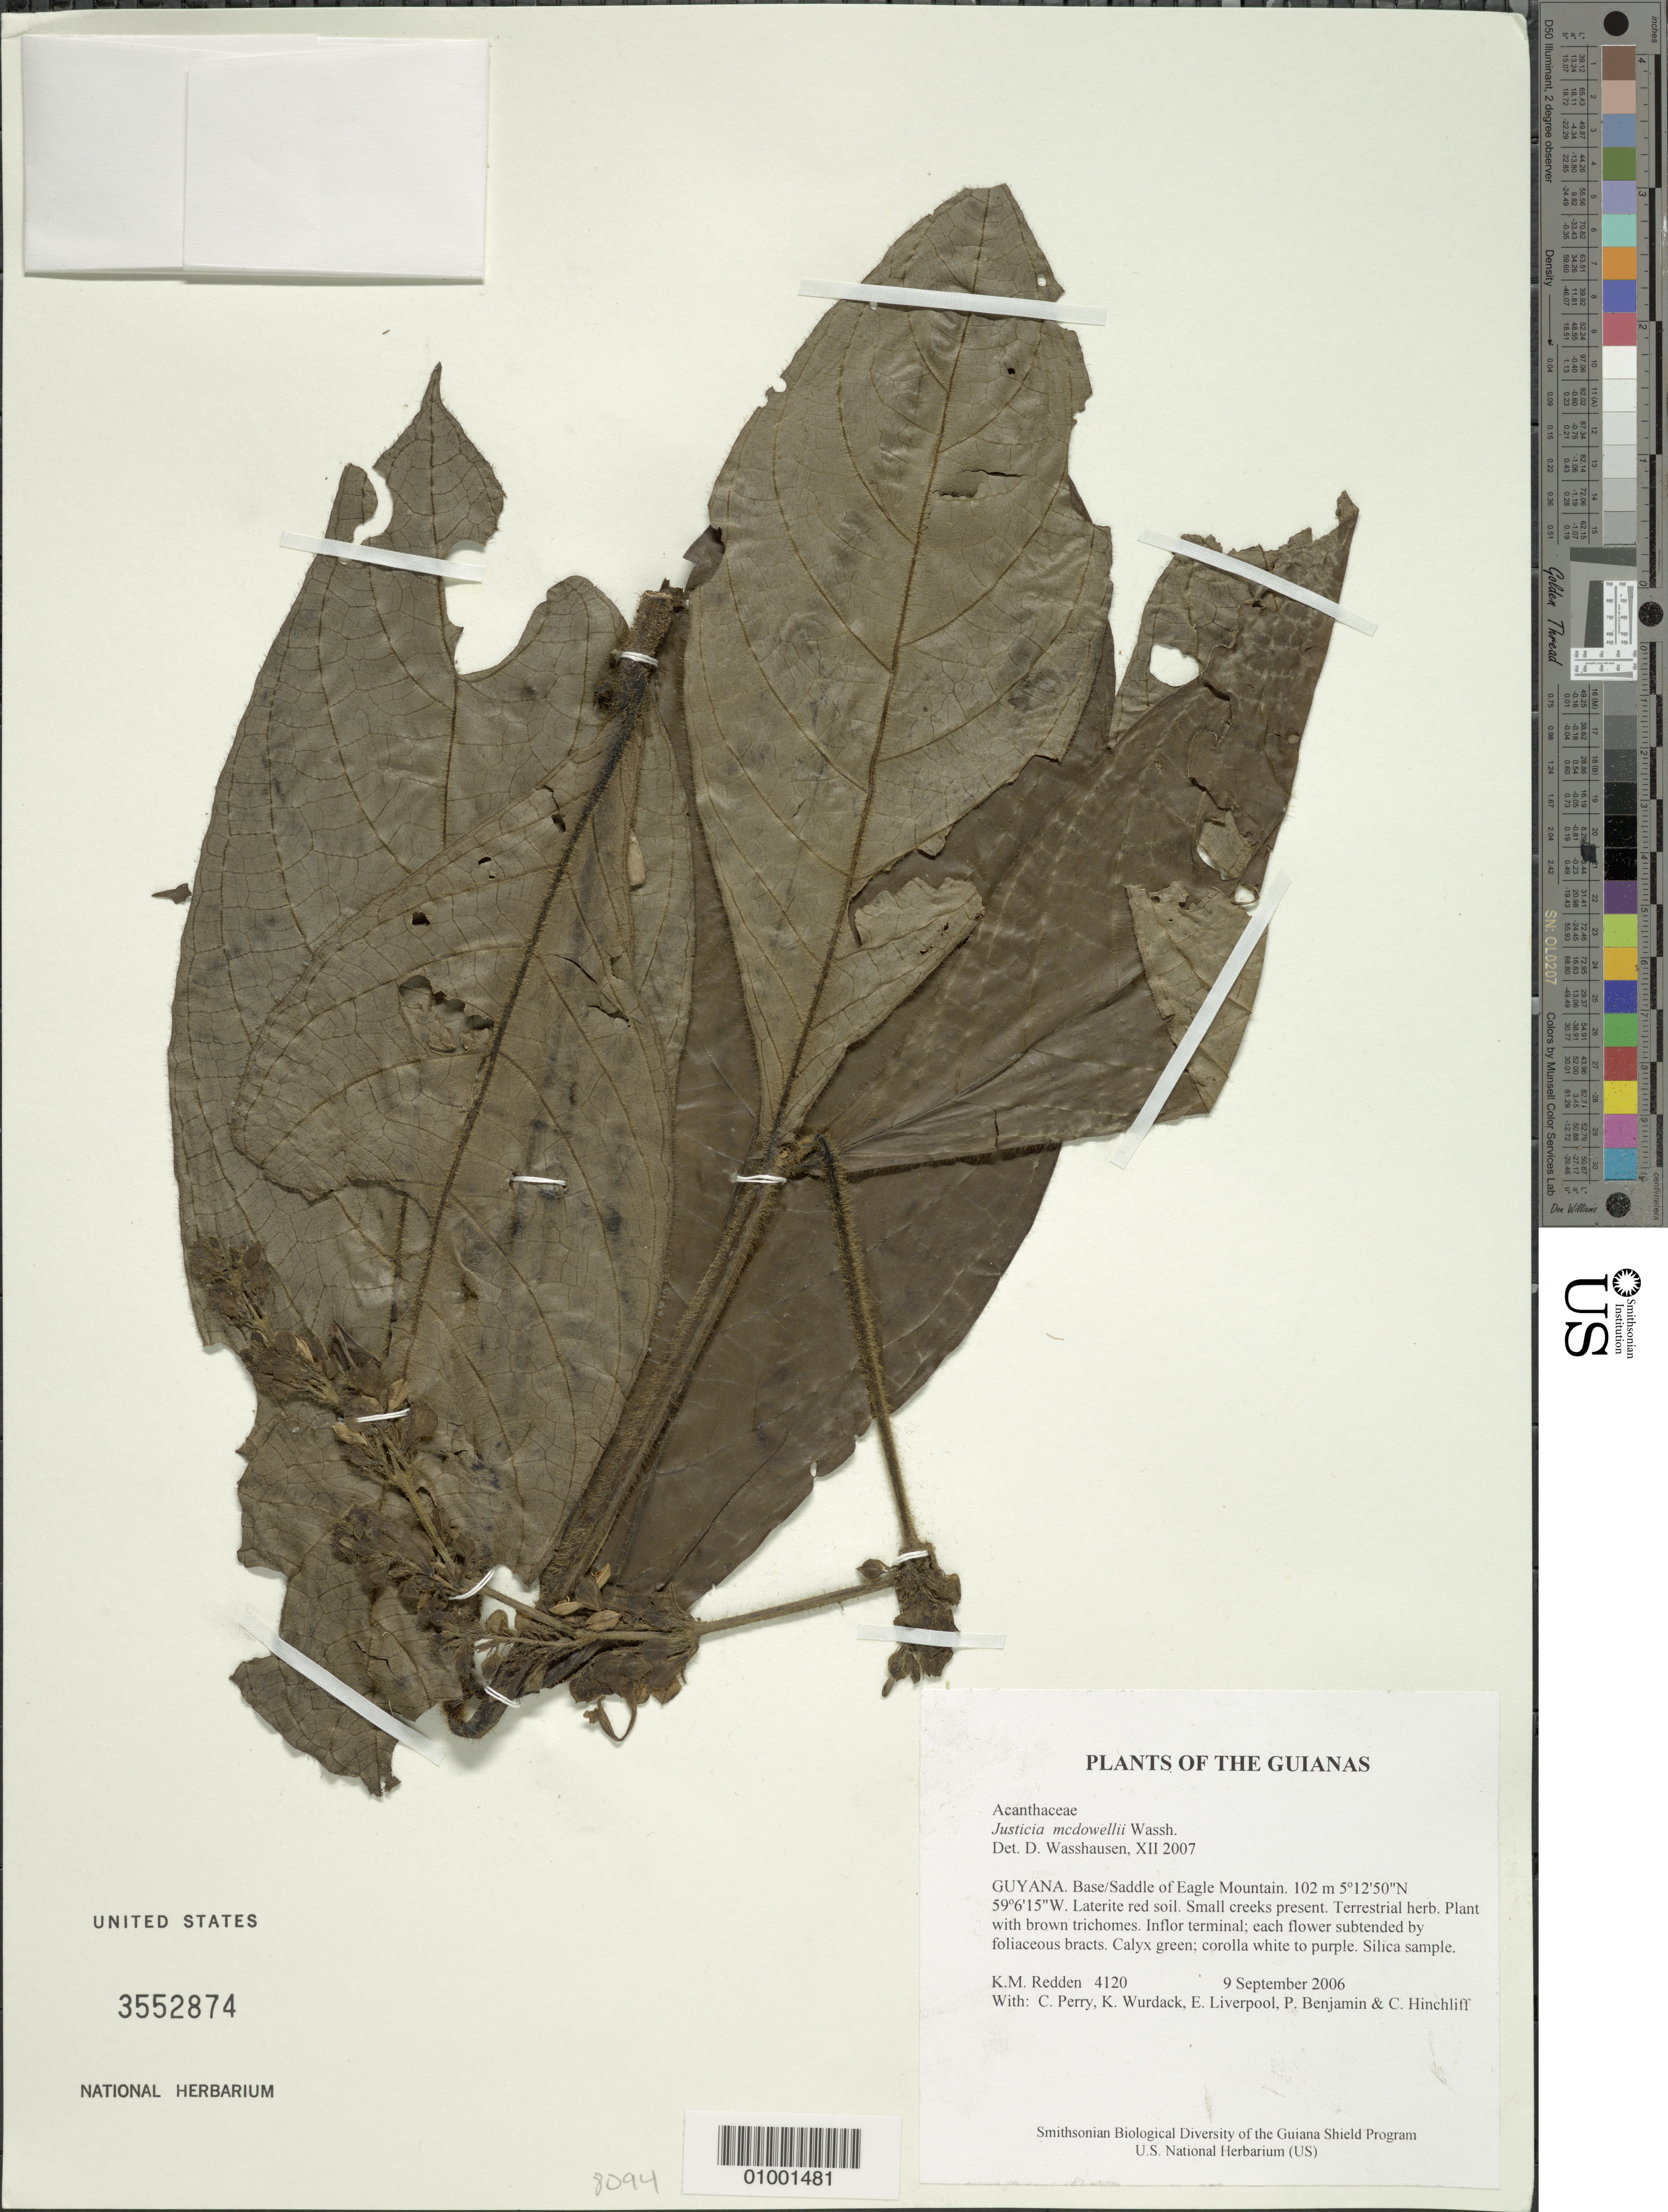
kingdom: Plantae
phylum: Tracheophyta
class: Magnoliopsida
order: Lamiales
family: Acanthaceae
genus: Justicia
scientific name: Justicia mcdowellii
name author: Wassh.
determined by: Wasshausen, Dieter C., (BOT), Smithsonian Institution - National Museum of Natural History (UNITED STATES)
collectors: K. M. Redden, C. Perry, K. Wurdack, E. Liverpool, P. Benjamin & C. E. Hinchliff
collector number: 4120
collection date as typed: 9 September 2006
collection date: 2006-09-09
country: Guyana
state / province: Potaro-Siparuni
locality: Base/Saddle of Eagle Mountain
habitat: Laterite red soil. Small creeks present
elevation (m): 102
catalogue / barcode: US 3552874